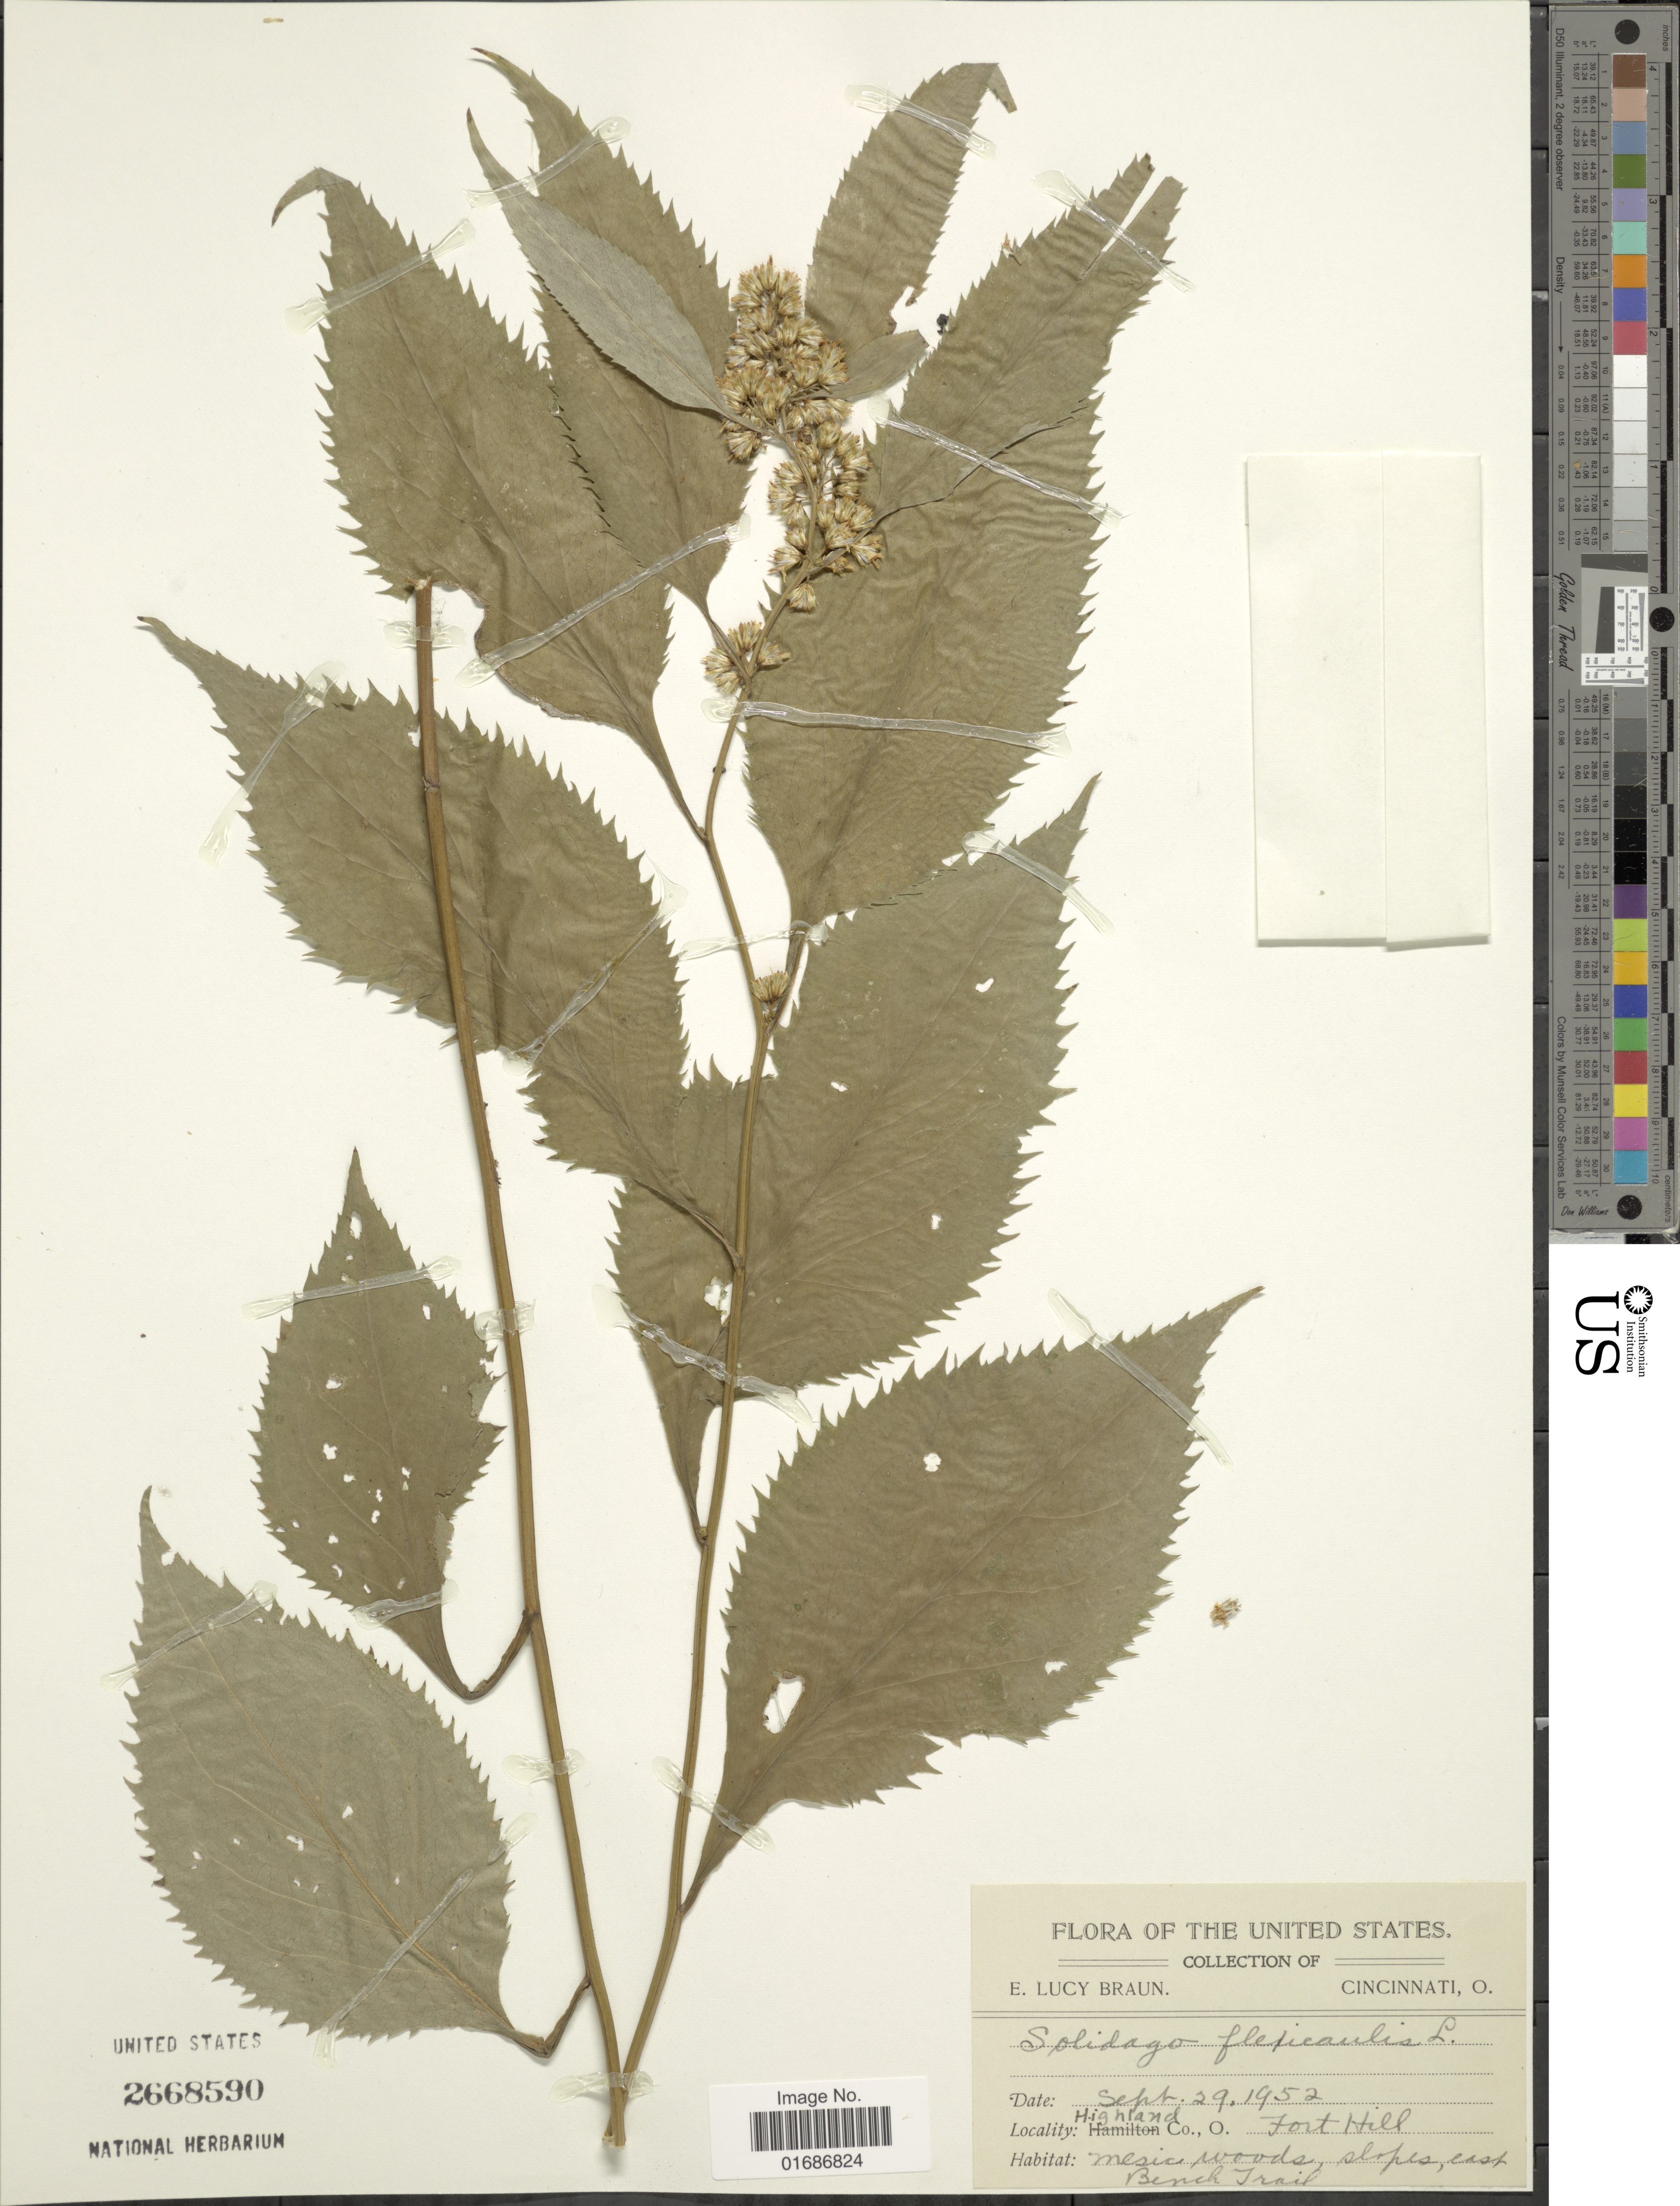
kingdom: Plantae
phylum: Tracheophyta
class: Magnoliopsida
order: Asterales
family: Asteraceae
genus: Solidago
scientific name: Solidago flexicaulis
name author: L.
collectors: E. L. Braun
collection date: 1952-09-29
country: United States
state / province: Ohio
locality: Highland Co., O. Fort Hill, Mesic wooods slopes, east Bench Trail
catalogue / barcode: US 2668590